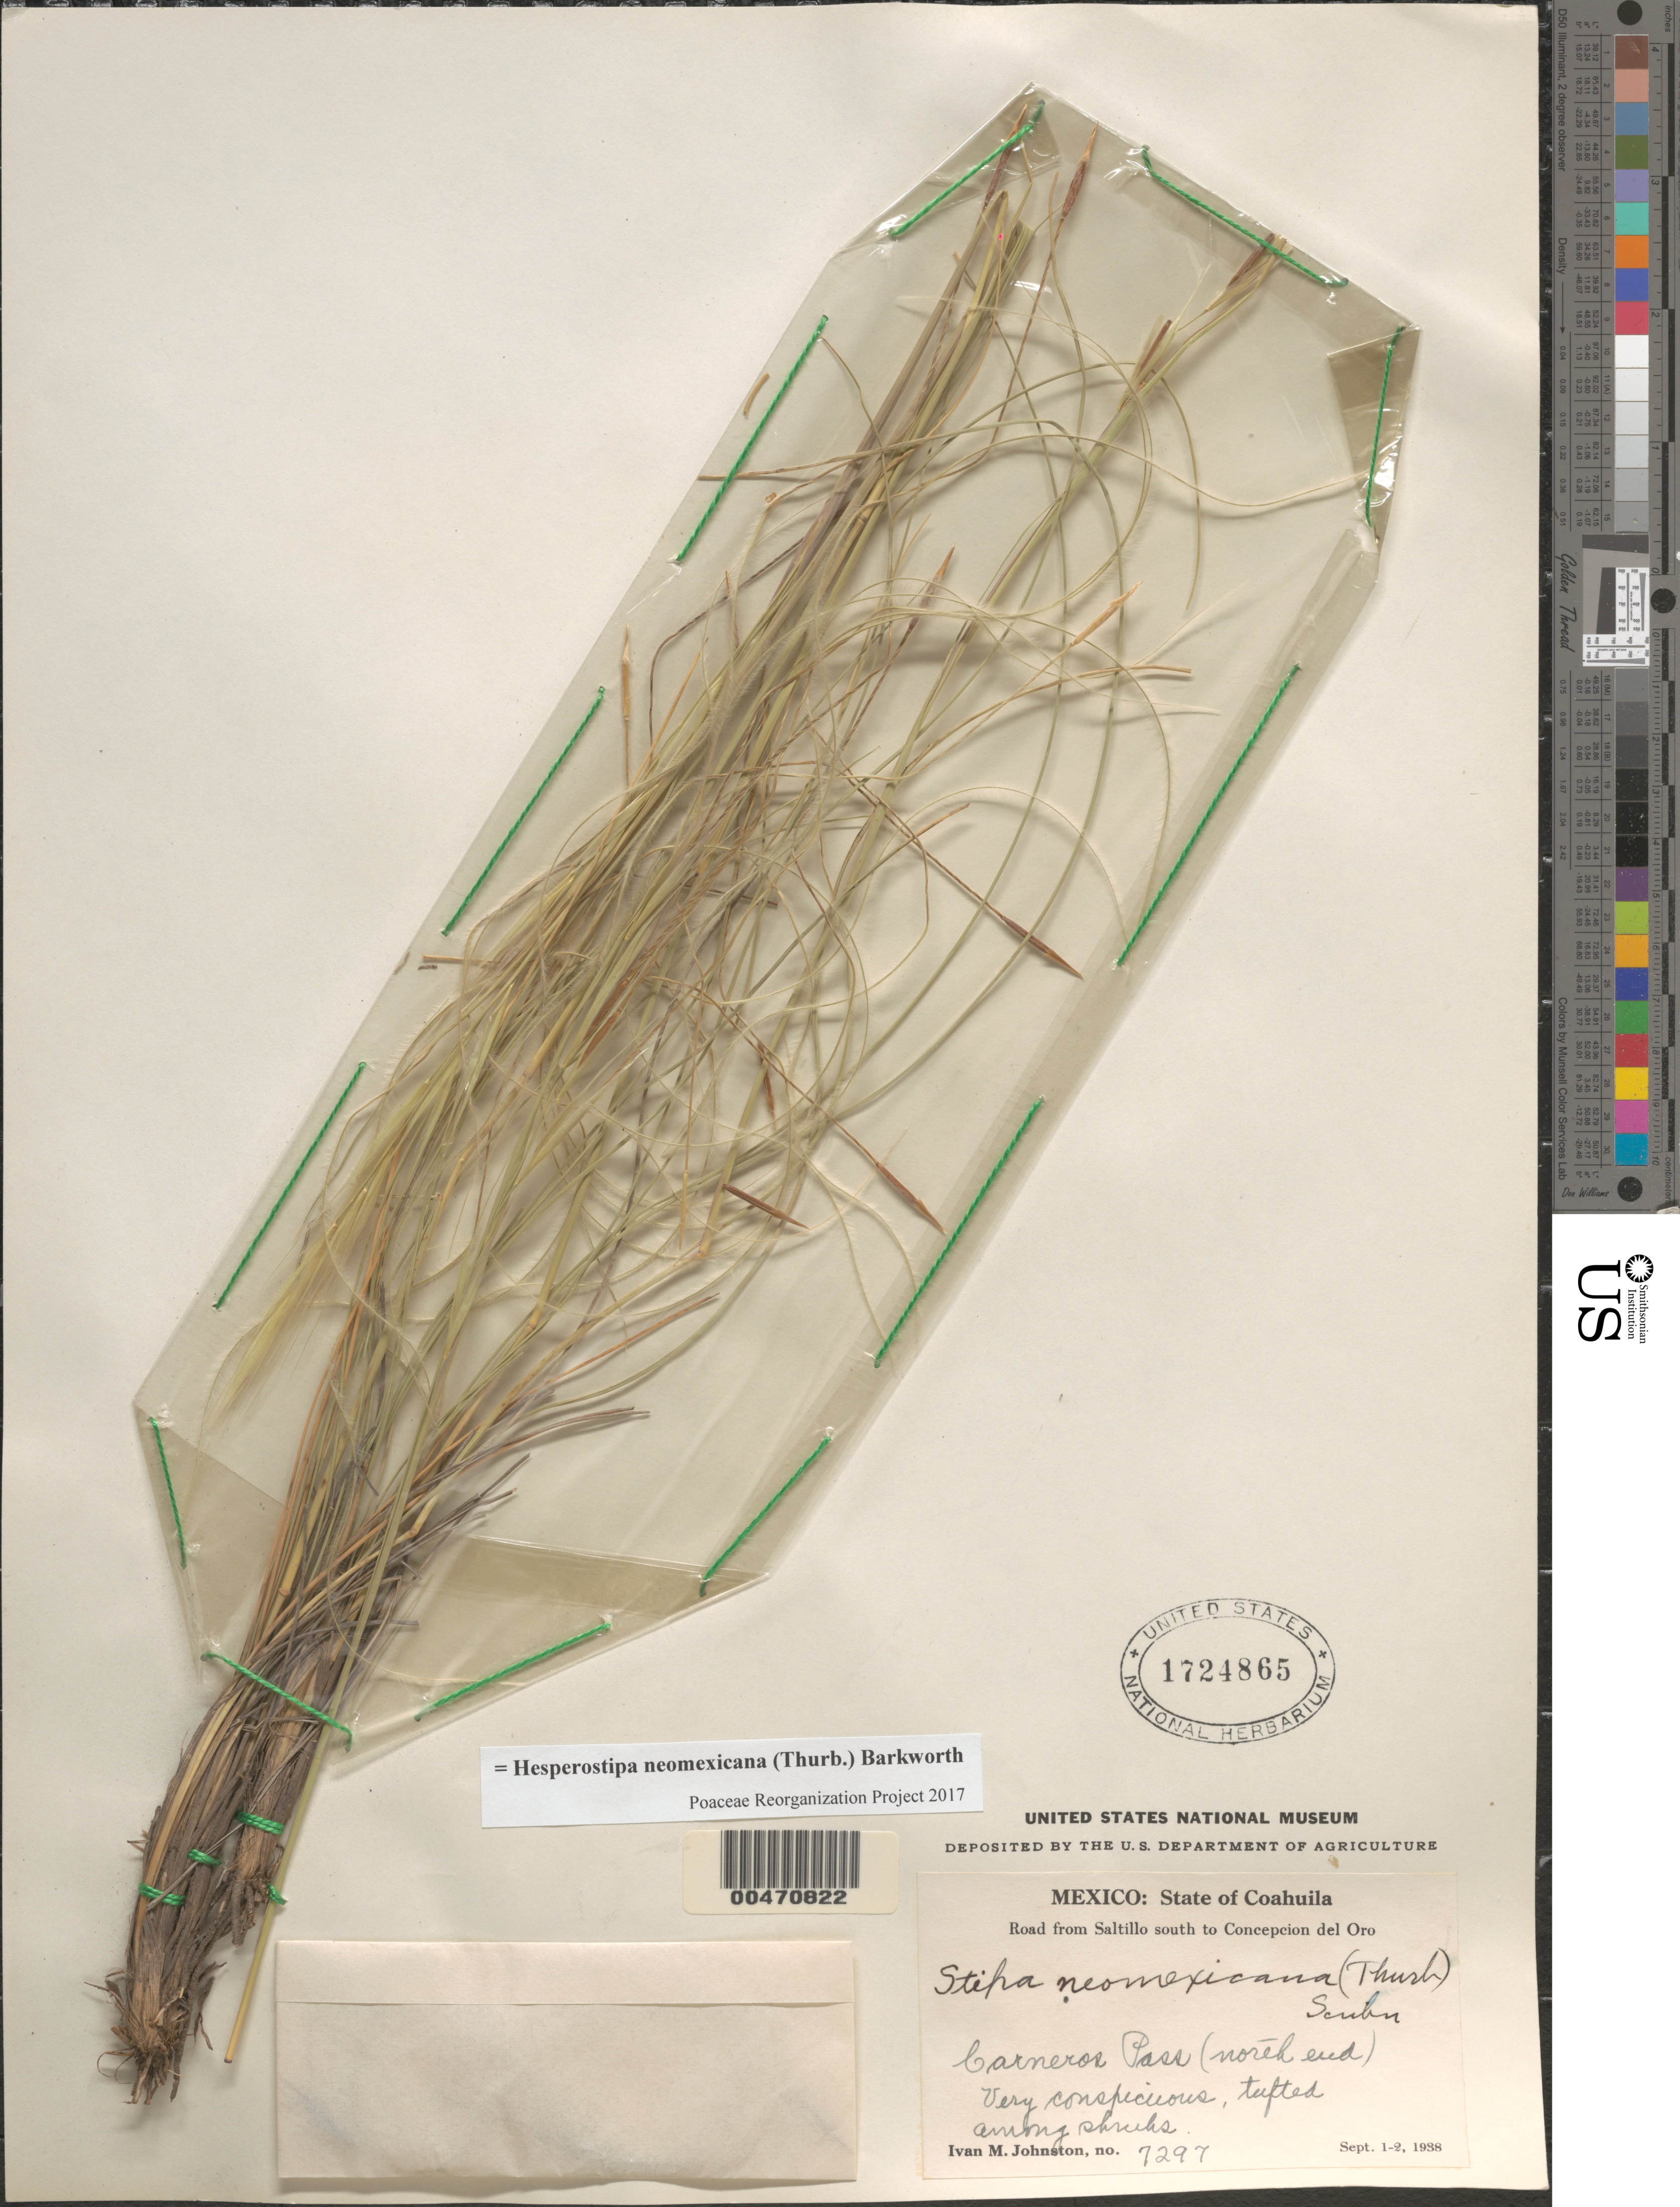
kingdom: Plantae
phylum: Tracheophyta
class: Liliopsida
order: Poales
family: Poaceae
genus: Hesperostipa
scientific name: Hesperostipa neomexicana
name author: (Thurb.) Barkworth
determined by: Poaceae Reorganization Project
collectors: I.M. Johnston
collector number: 7297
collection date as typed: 1 Sep 1938 to 2 Sep 1938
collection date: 1938-09-01/1938-09-02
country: Mexico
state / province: Coahuila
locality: Rd from Saltillo S to Concepcion del Oro, Carneros Pass (N end)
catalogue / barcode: US 1724865